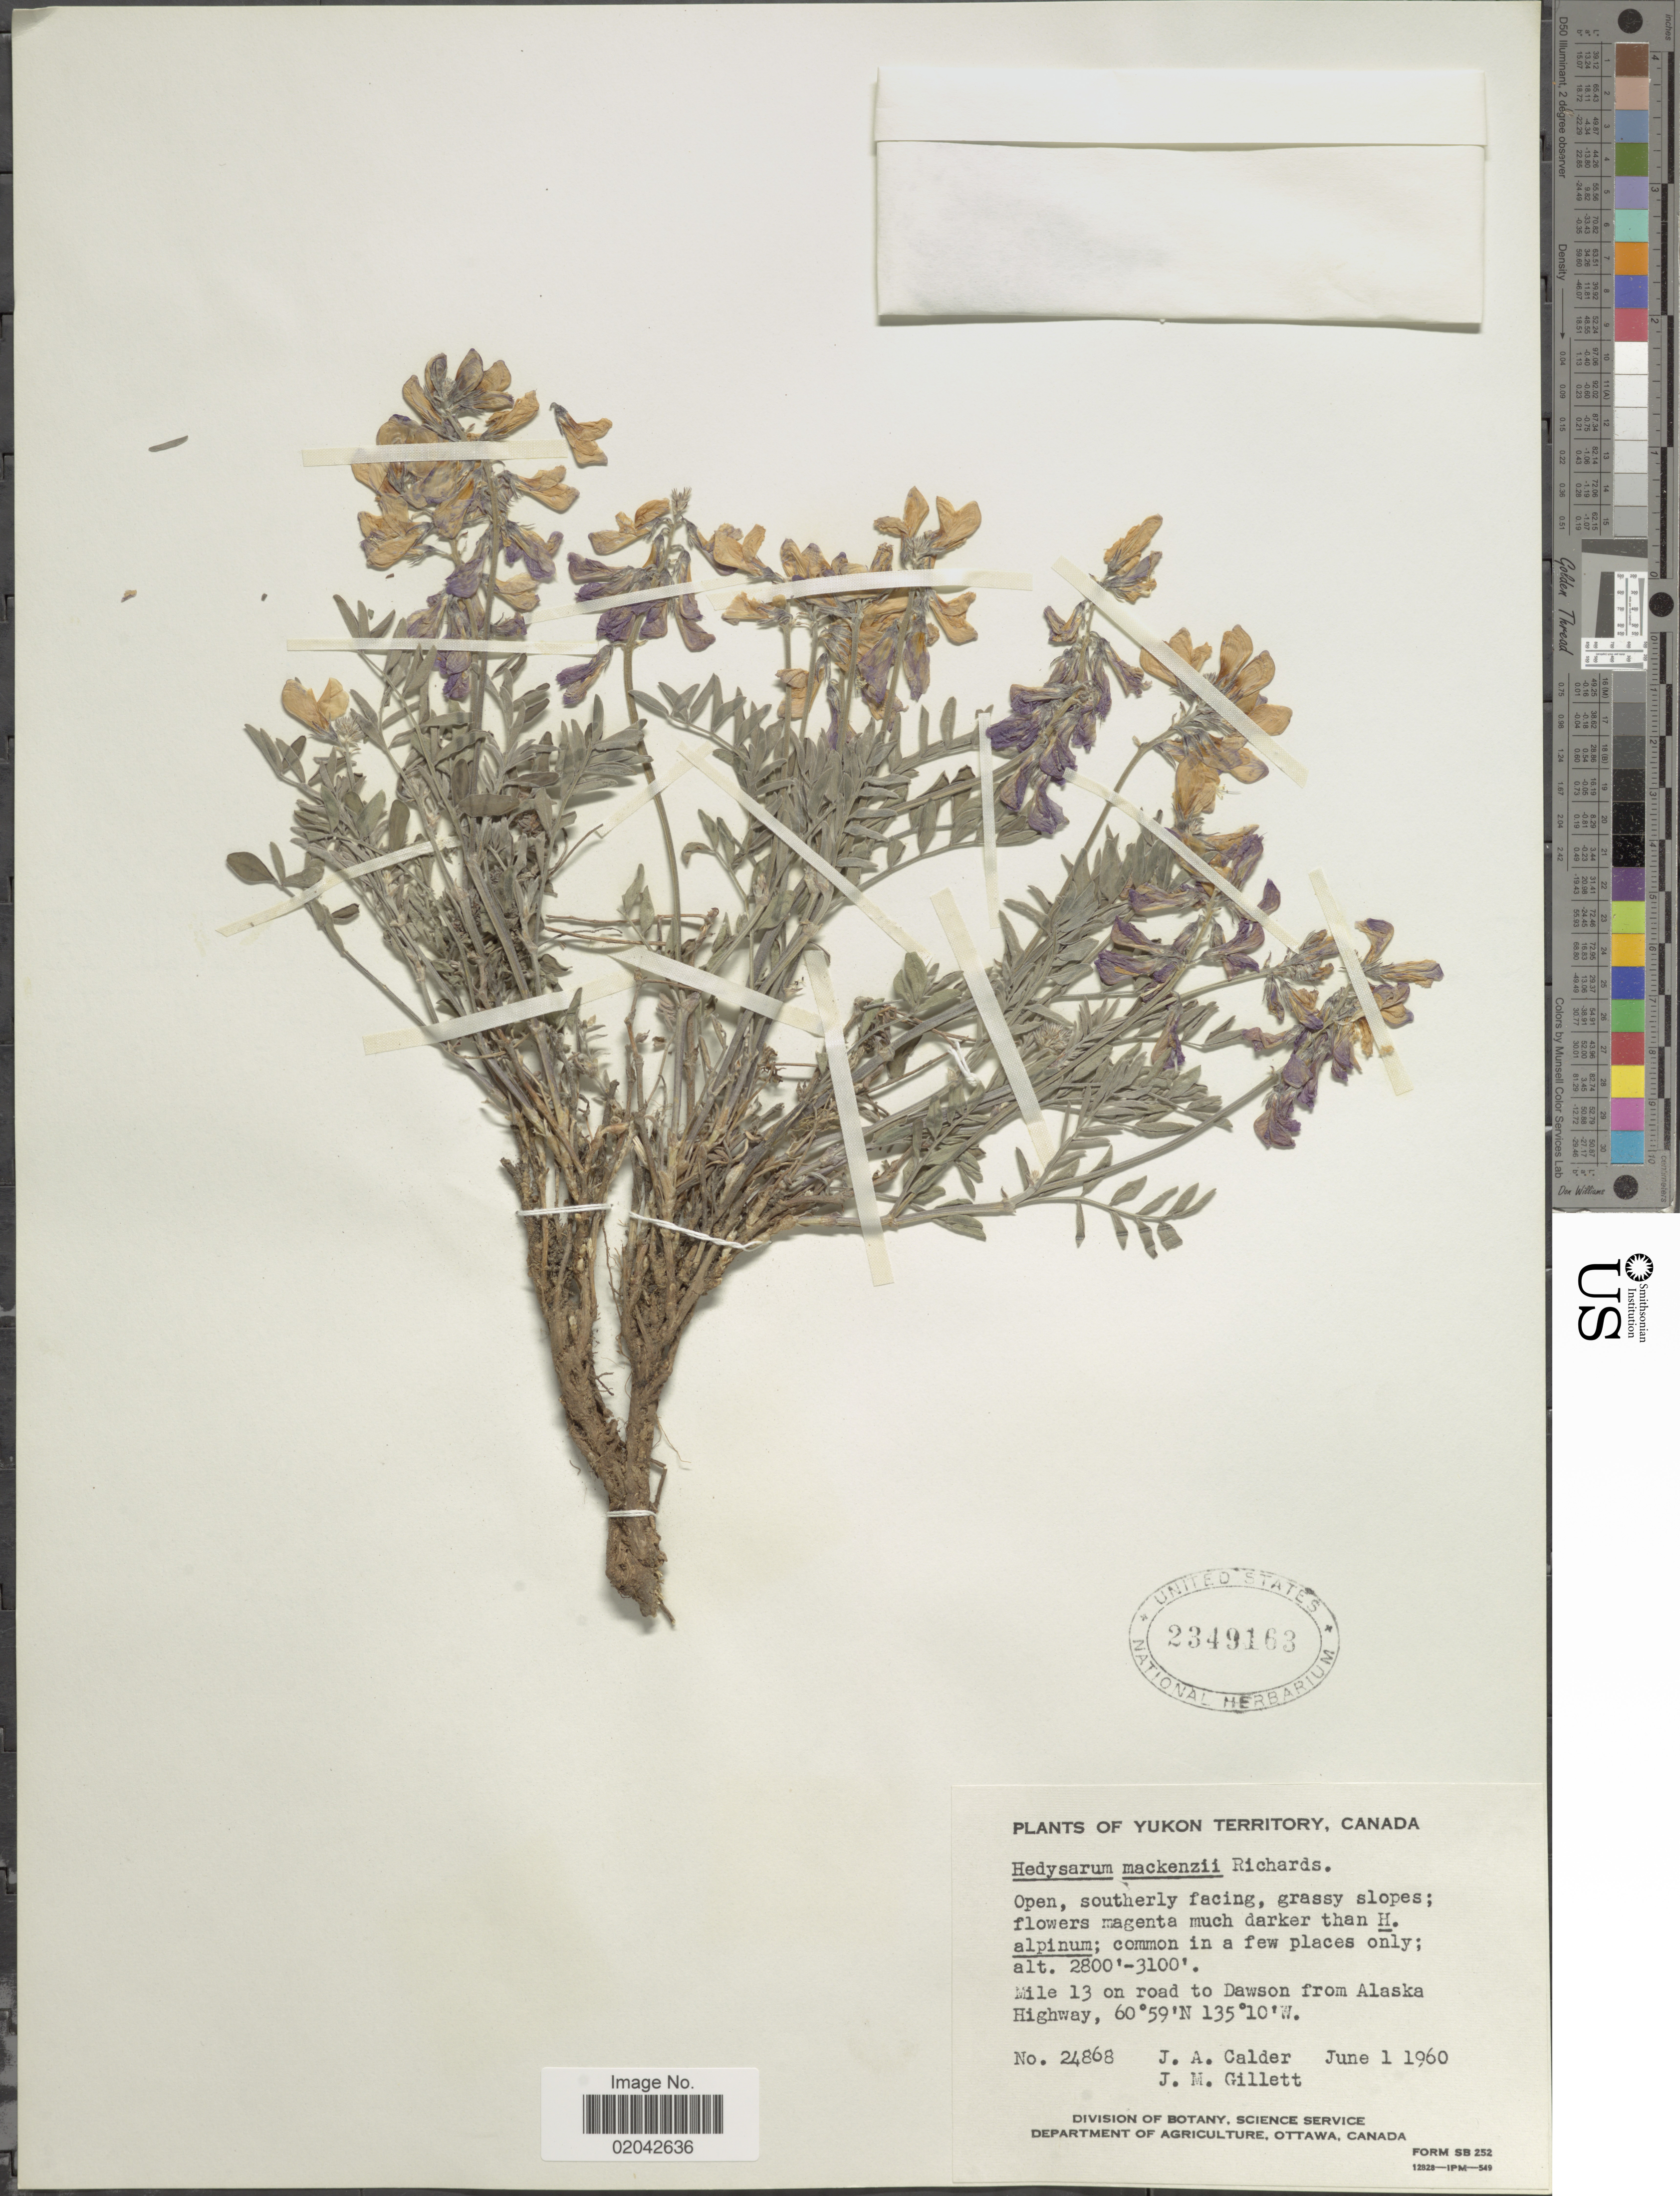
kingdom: Plantae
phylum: Tracheophyta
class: Magnoliopsida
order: Fabales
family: Fabaceae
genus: Hedysarum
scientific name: Hedysarum mackenziei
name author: Richardson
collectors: J. A. Calder & J. M. Gillett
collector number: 24868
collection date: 1960-06-01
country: Canada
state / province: Yukon Territory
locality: Open, southerly facing, grassy slopes, Mile 13 on road to Dawson from Alaska Highway.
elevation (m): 853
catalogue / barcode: US 2349163